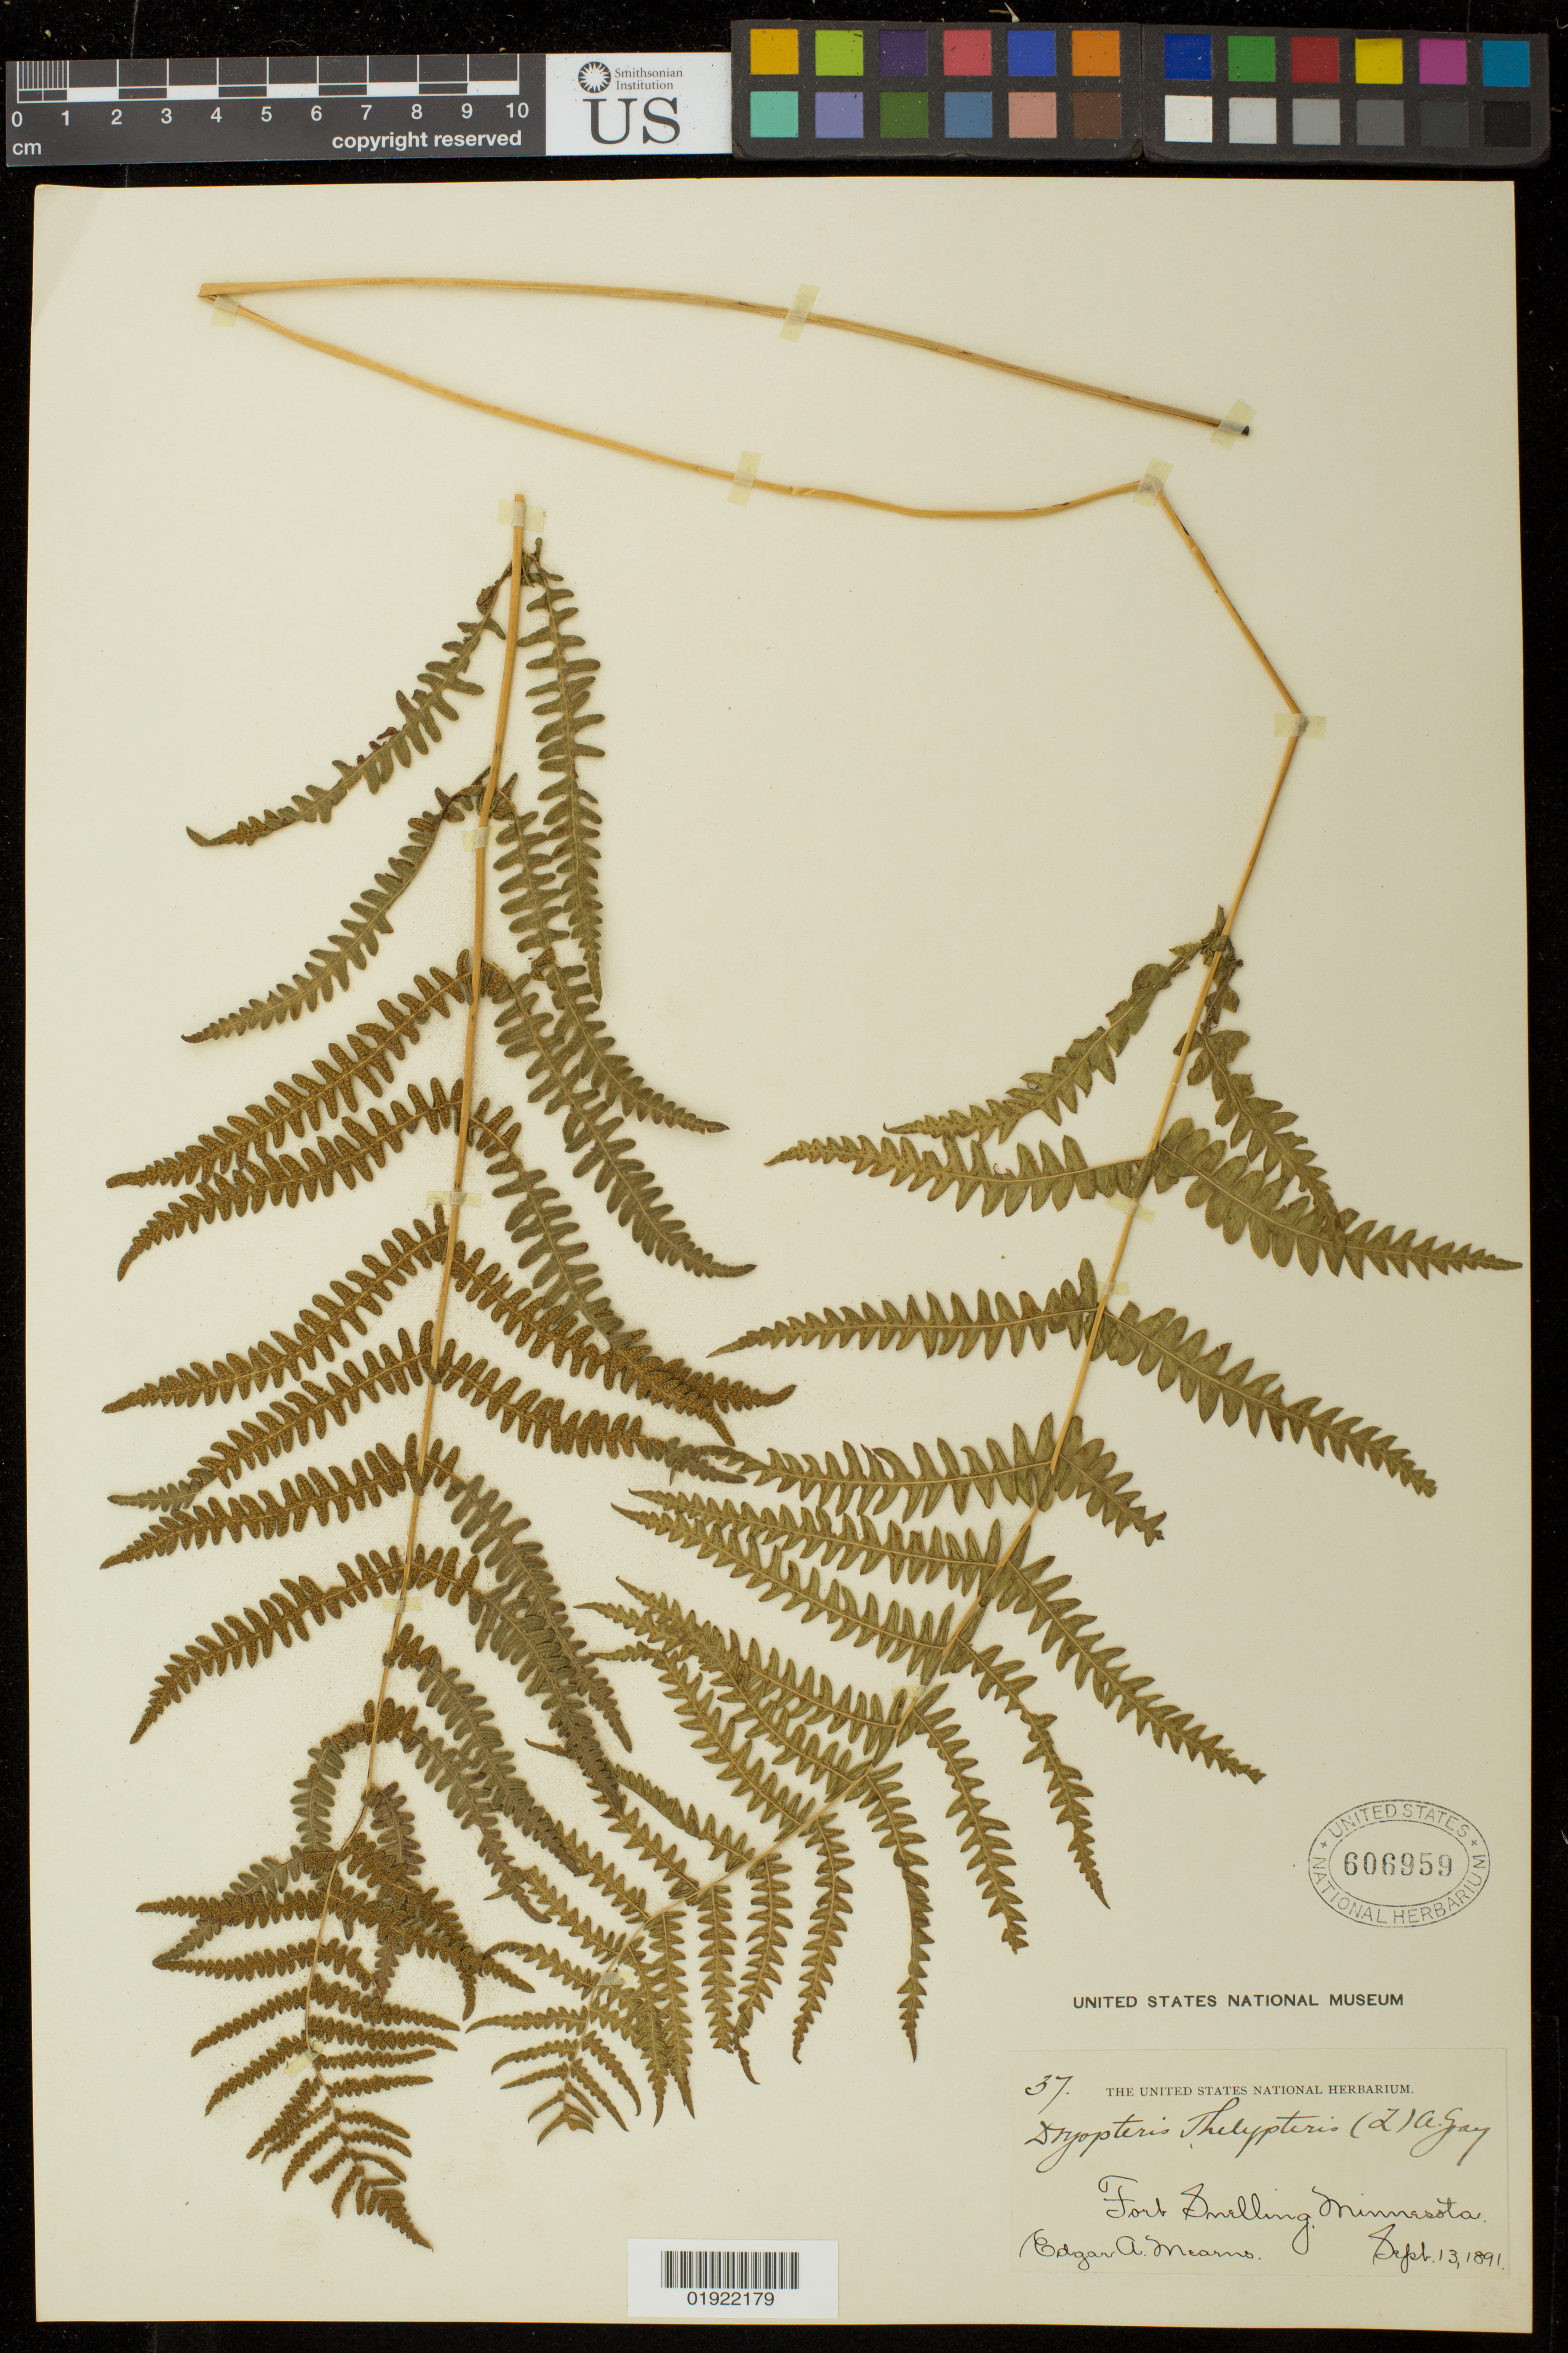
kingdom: Plantae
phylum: Tracheophyta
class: Polypodiopsida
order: Polypodiales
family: Thelypteridaceae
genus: Thelypteris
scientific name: Thelypteris palustris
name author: (Salisb.) Schott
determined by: Schott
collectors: E. A. Mearns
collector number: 37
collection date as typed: Sept. 13, 1891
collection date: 1891-09-13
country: United States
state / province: Minnesota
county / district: Hennepin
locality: Fort Snelling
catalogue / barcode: US 606959